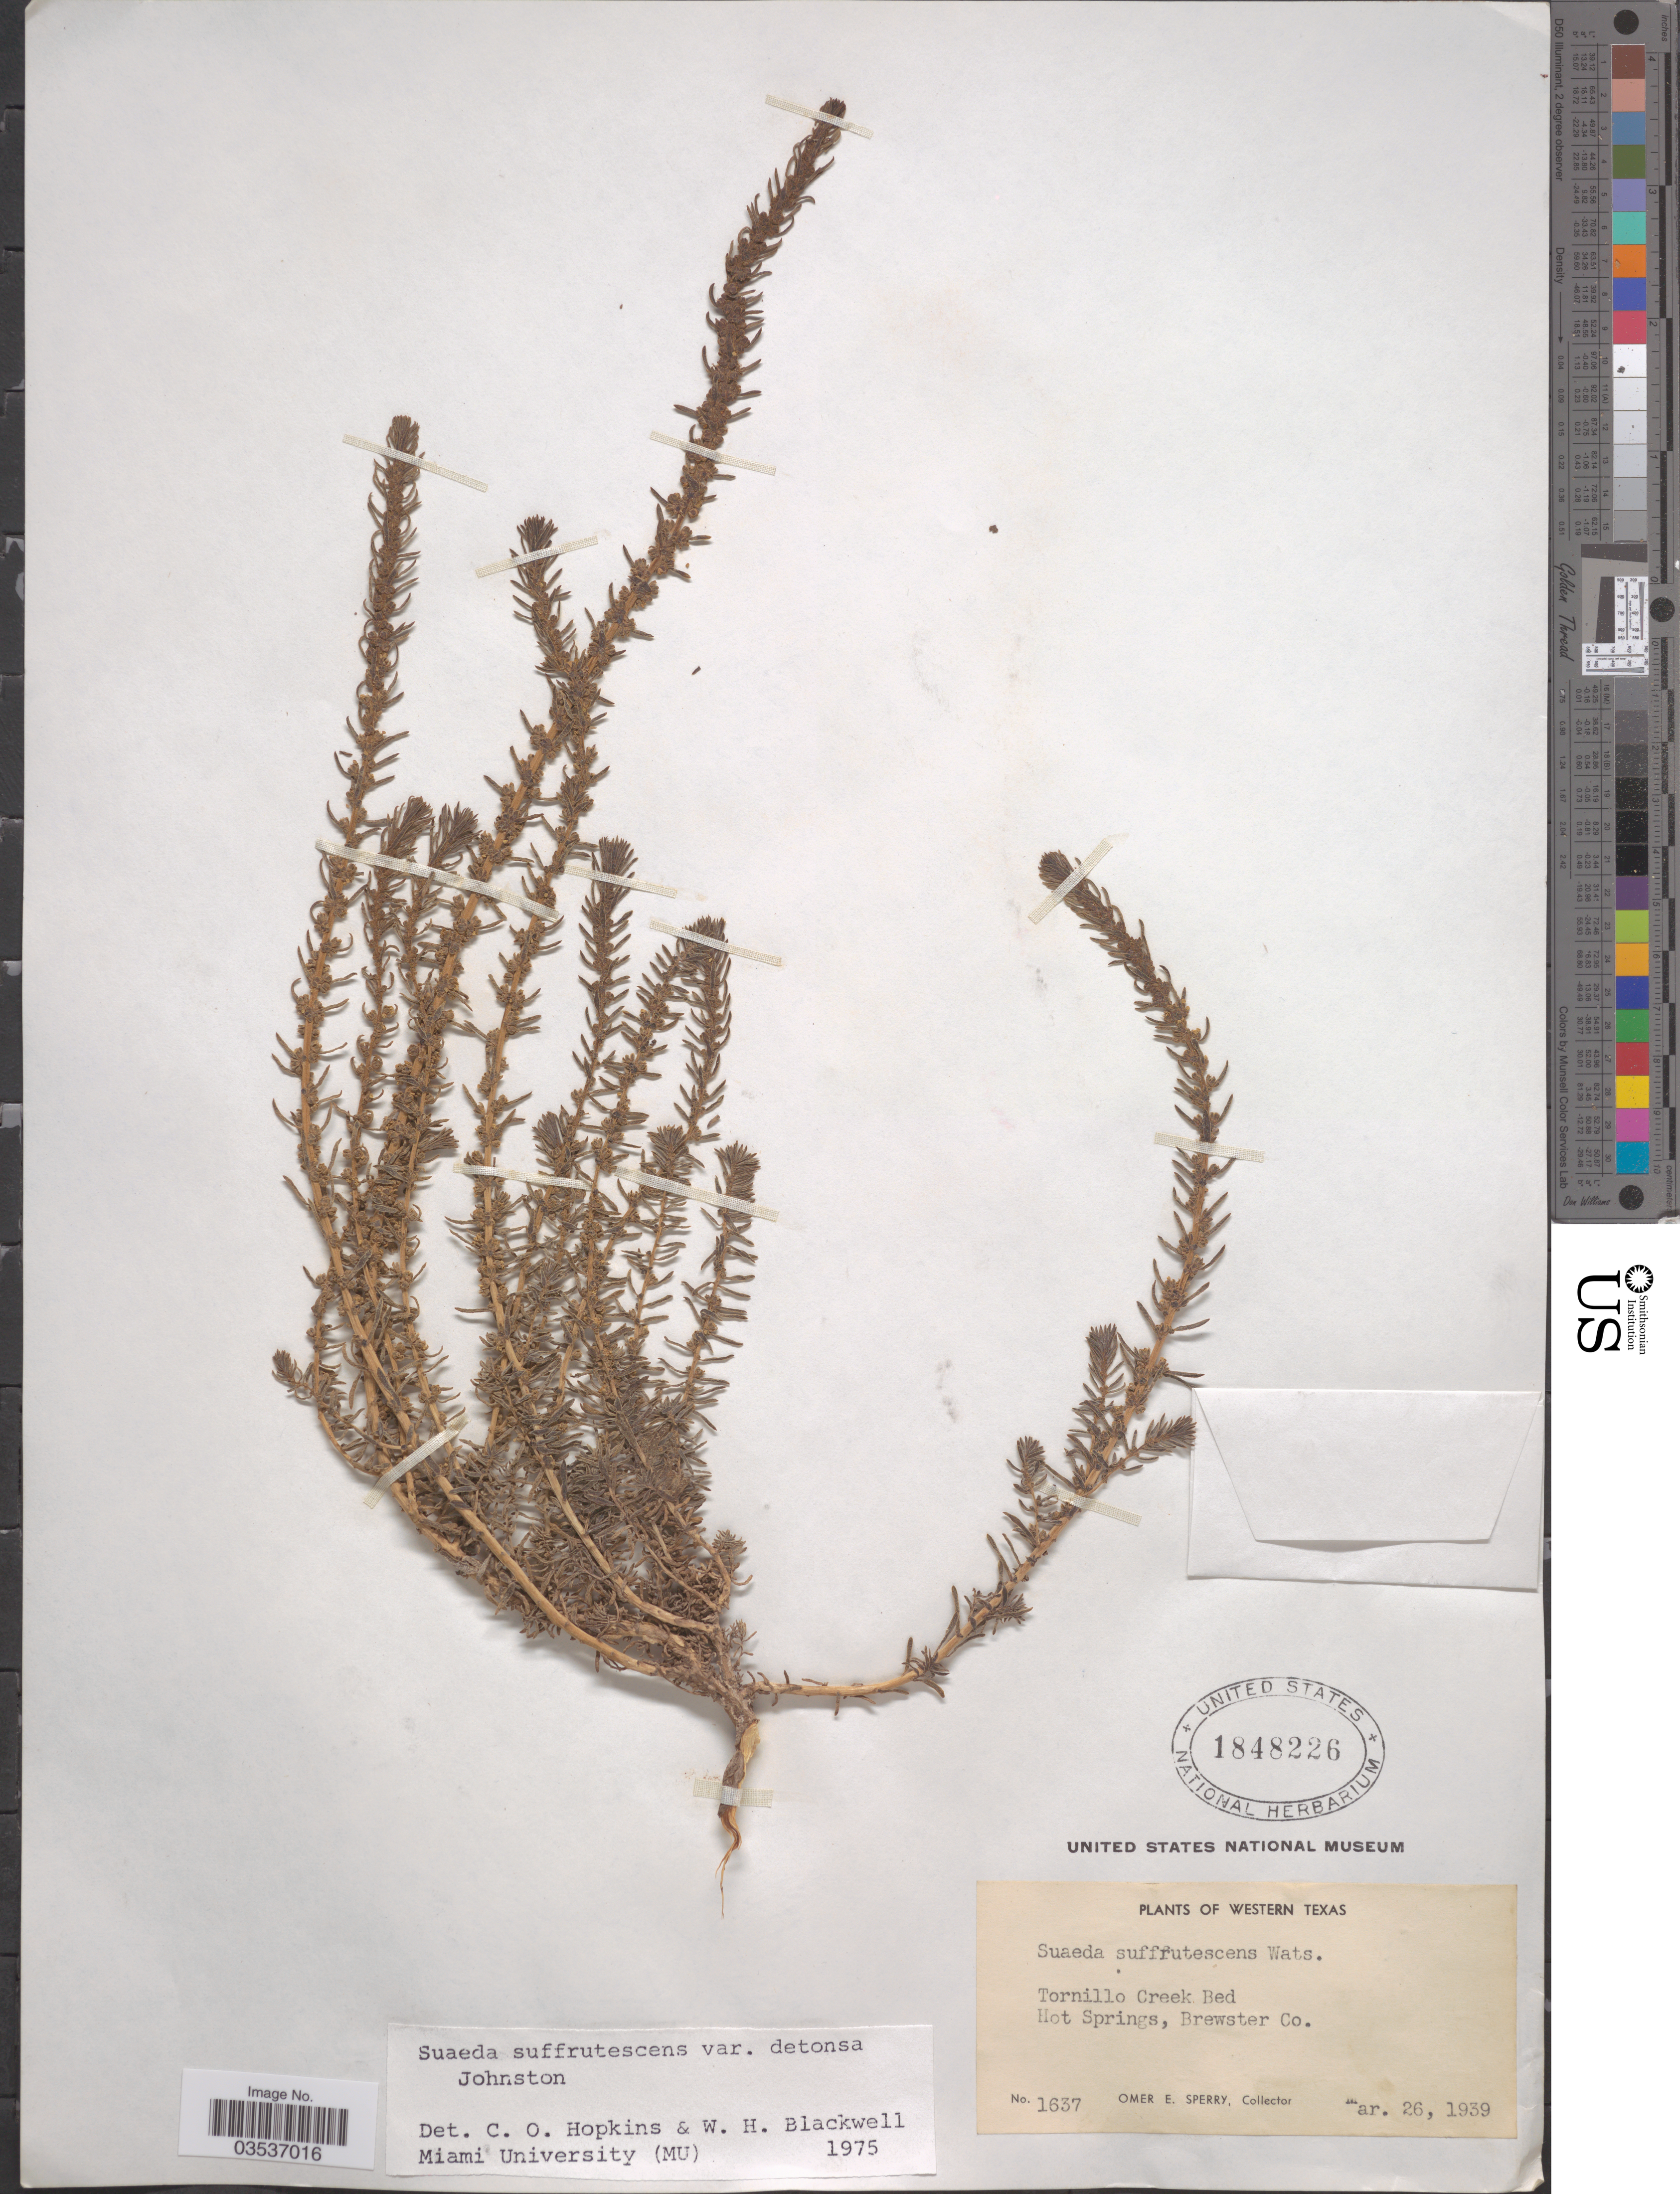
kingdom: Plantae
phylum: Tracheophyta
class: Magnoliopsida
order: Caryophyllales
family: Amaranthaceae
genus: Suaeda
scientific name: Suaeda suffrutescens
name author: S. Watson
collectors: O. E. Sperry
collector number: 1637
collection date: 1939-03-26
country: United States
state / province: Texas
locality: Western Texas. Tornillo Creek Bed. Hot Springs, Brewster Co.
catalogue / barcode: US 1848226